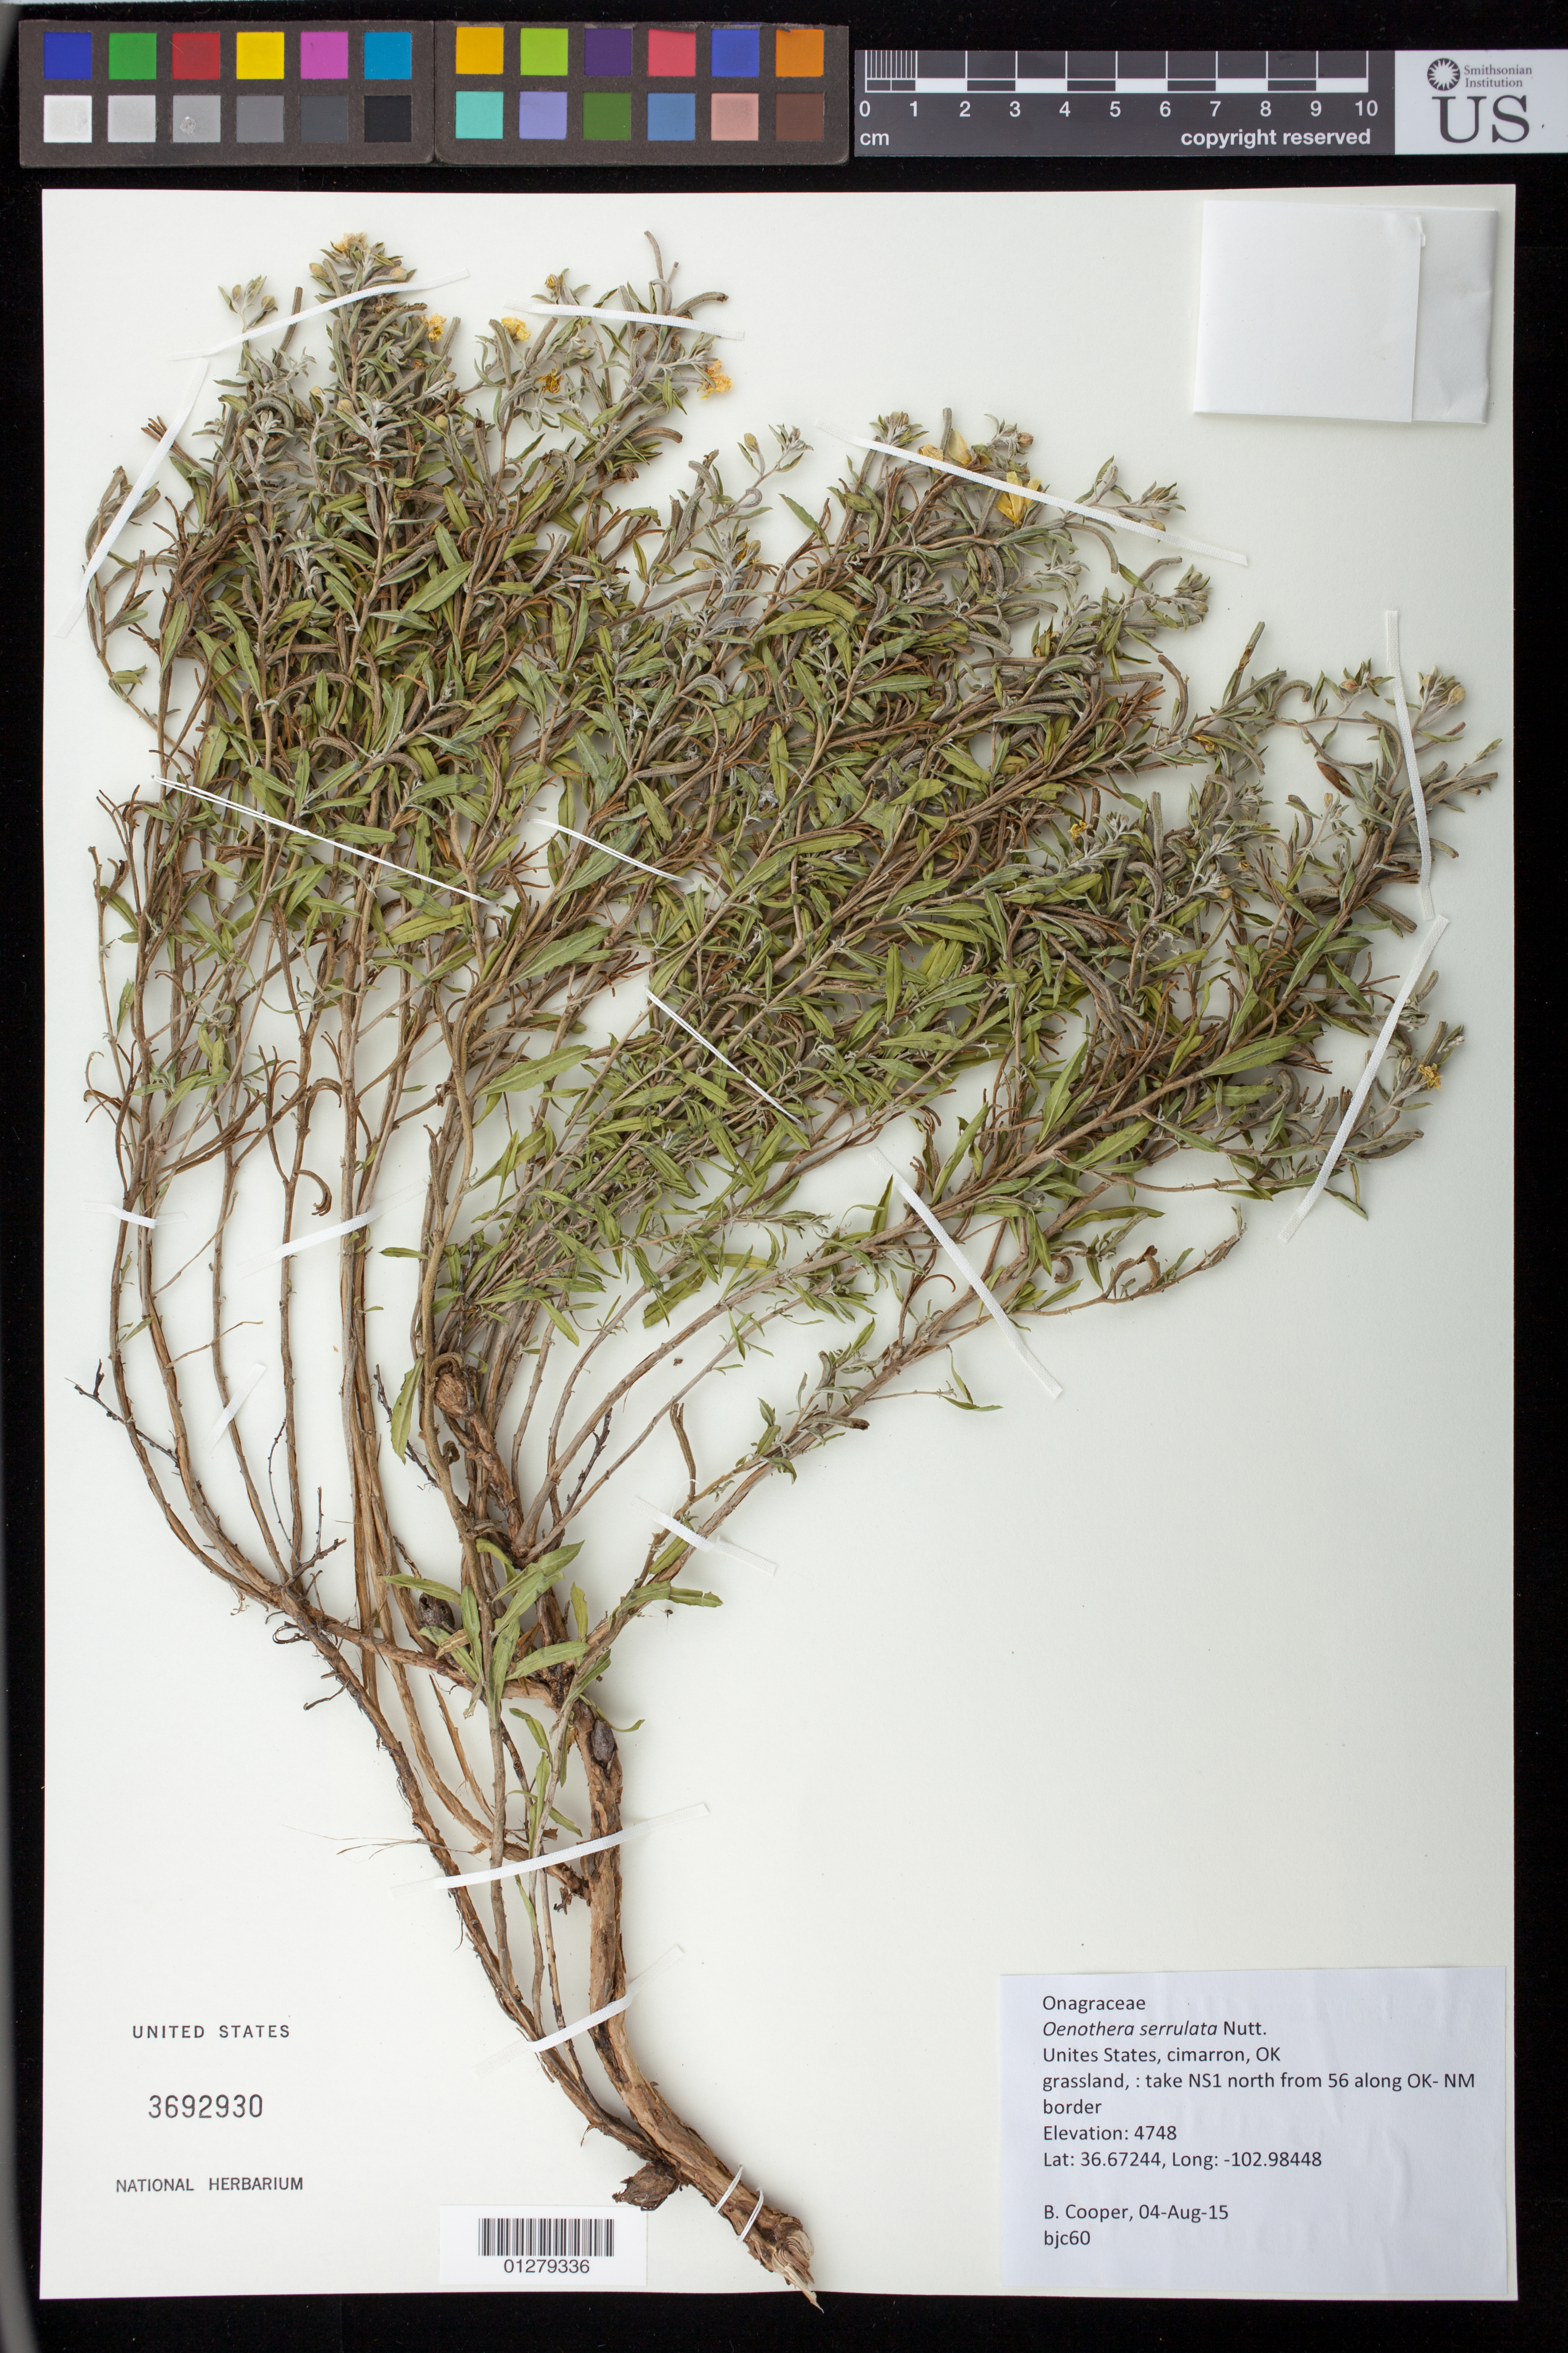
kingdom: Plantae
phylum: Tracheophyta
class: Magnoliopsida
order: Myrtales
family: Onagraceae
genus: Oenothera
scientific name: Oenothera serrulata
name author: Nutt.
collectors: B. J. Cooper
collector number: BJC 60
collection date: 2015-08-04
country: United States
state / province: Oklahoma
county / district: Cimarron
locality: On NS1 north from 56 along OK- NM border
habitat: Grassland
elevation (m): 4748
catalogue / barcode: US 3692930